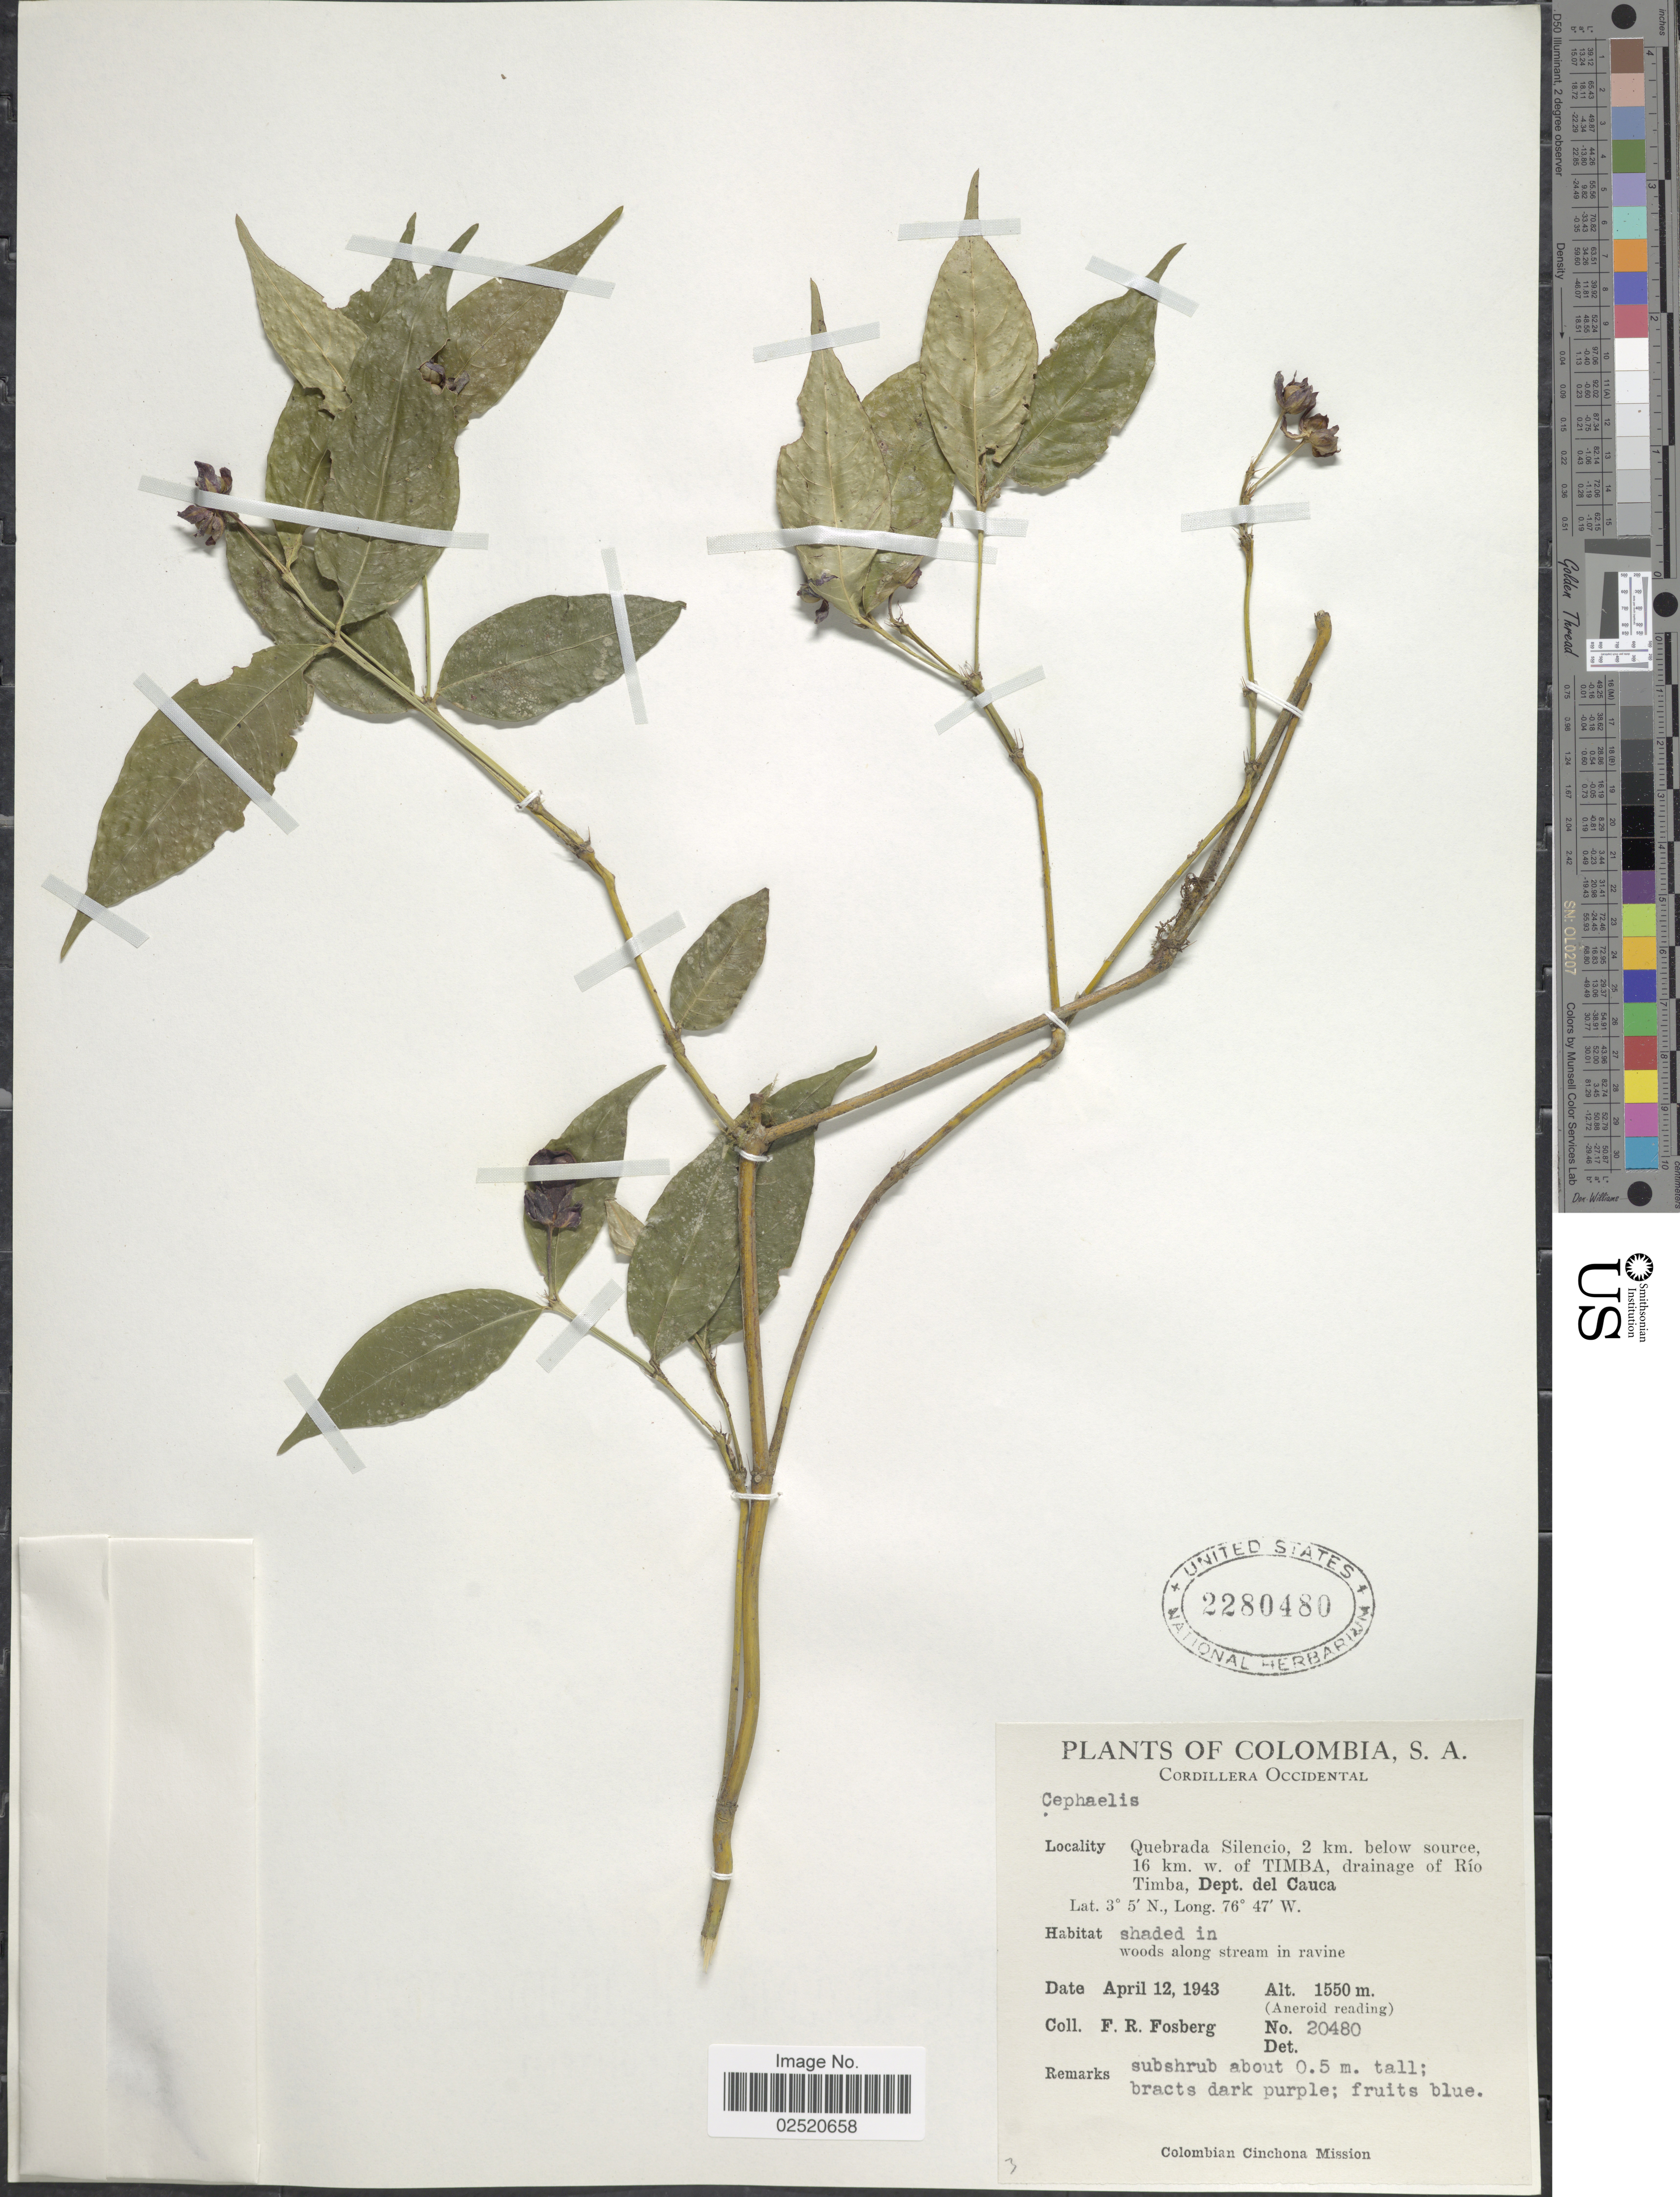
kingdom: Plantae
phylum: Tracheophyta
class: Magnoliopsida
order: Gentianales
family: Rubiaceae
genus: Psychotria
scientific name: Psychotria sp.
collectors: F. R. Fosberg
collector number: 20480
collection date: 1943-04-12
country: Colombia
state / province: Cauca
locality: Cordillera Occidental. Quebrada Silencio, 2 km. below source, 16 km. w. of Timba, drainage of Río Timba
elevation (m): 1550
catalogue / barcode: US 2280480